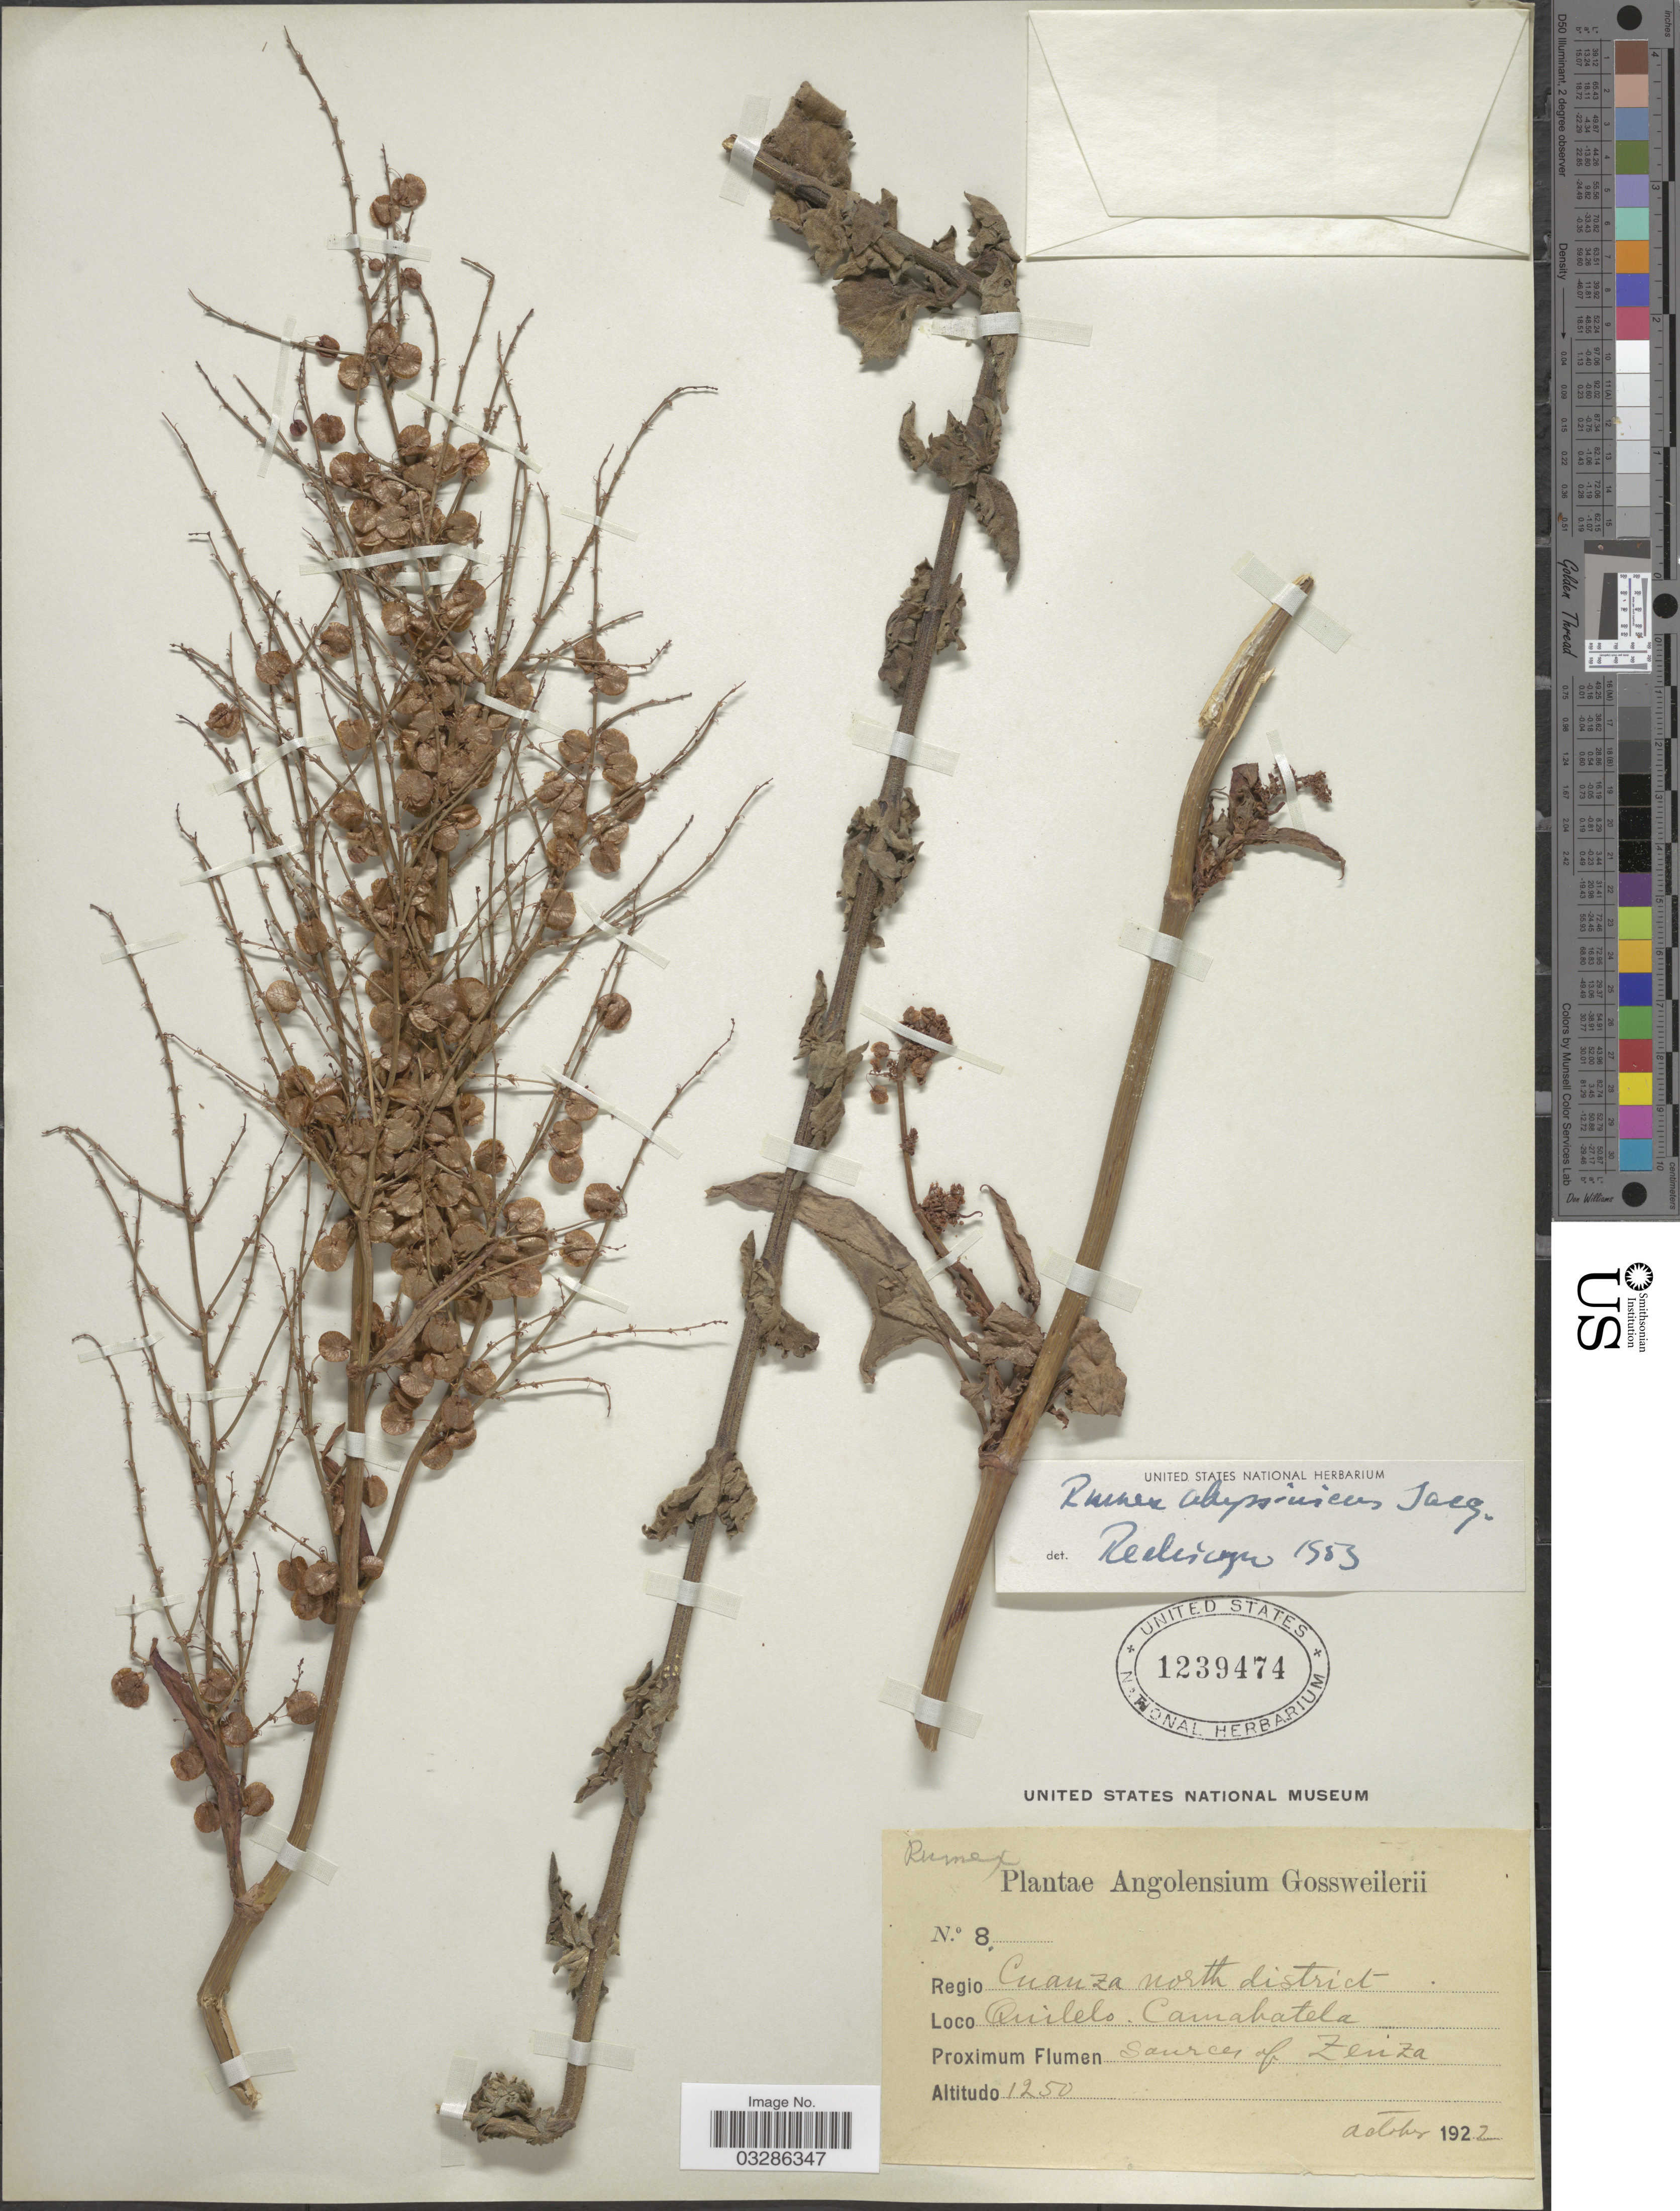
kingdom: Plantae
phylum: Tracheophyta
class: Magnoliopsida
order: Caryophyllales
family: Polygonaceae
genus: Rumex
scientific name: Rumex abyssinicus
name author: Jacq.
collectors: -. Gossweiler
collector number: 8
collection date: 1922-10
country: Angola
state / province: Cuanza Norte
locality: Regio Cuanza north district. Quilelo. Camahatela. Sources of Zenza.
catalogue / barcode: US 1239474